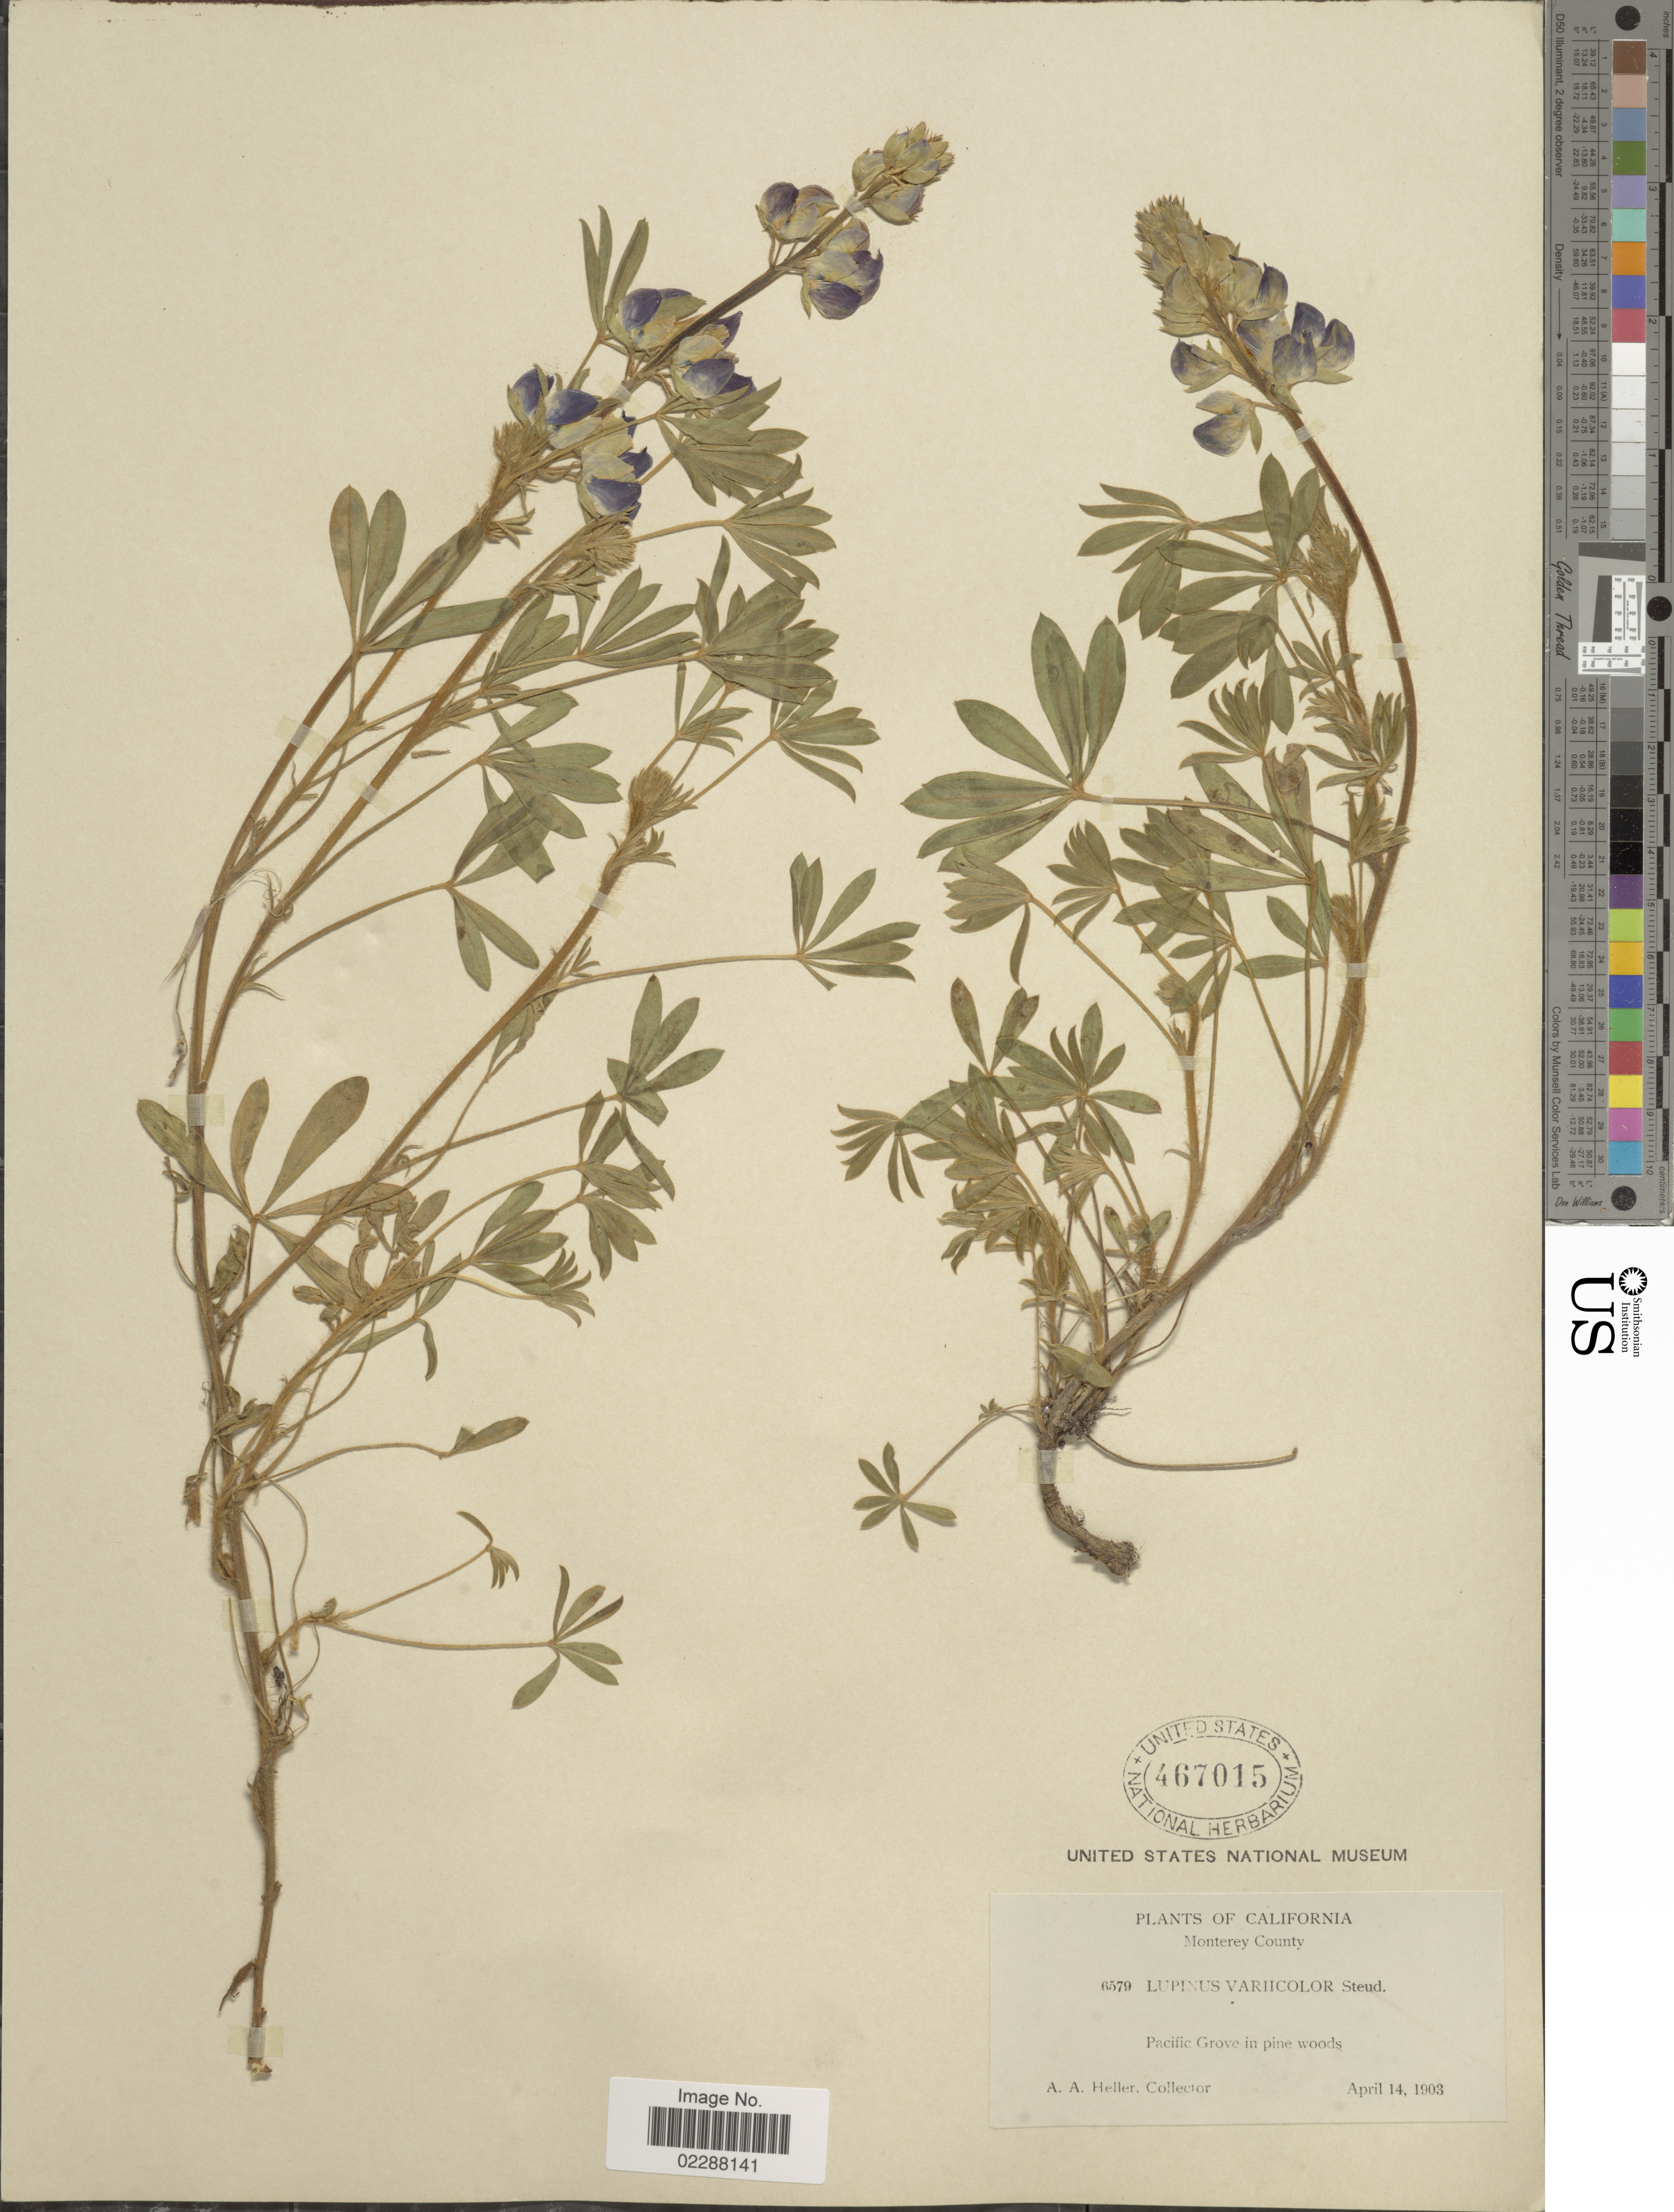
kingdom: Plantae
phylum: Tracheophyta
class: Magnoliopsida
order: Fabales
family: Fabaceae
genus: Lupinus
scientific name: Lupinus variicolor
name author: Steud.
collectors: A. A. Heller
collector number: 6579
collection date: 1903-04-14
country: United States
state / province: California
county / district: Monterey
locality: Monterey County, Pacific Gorve in pine woods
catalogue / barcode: US 467015